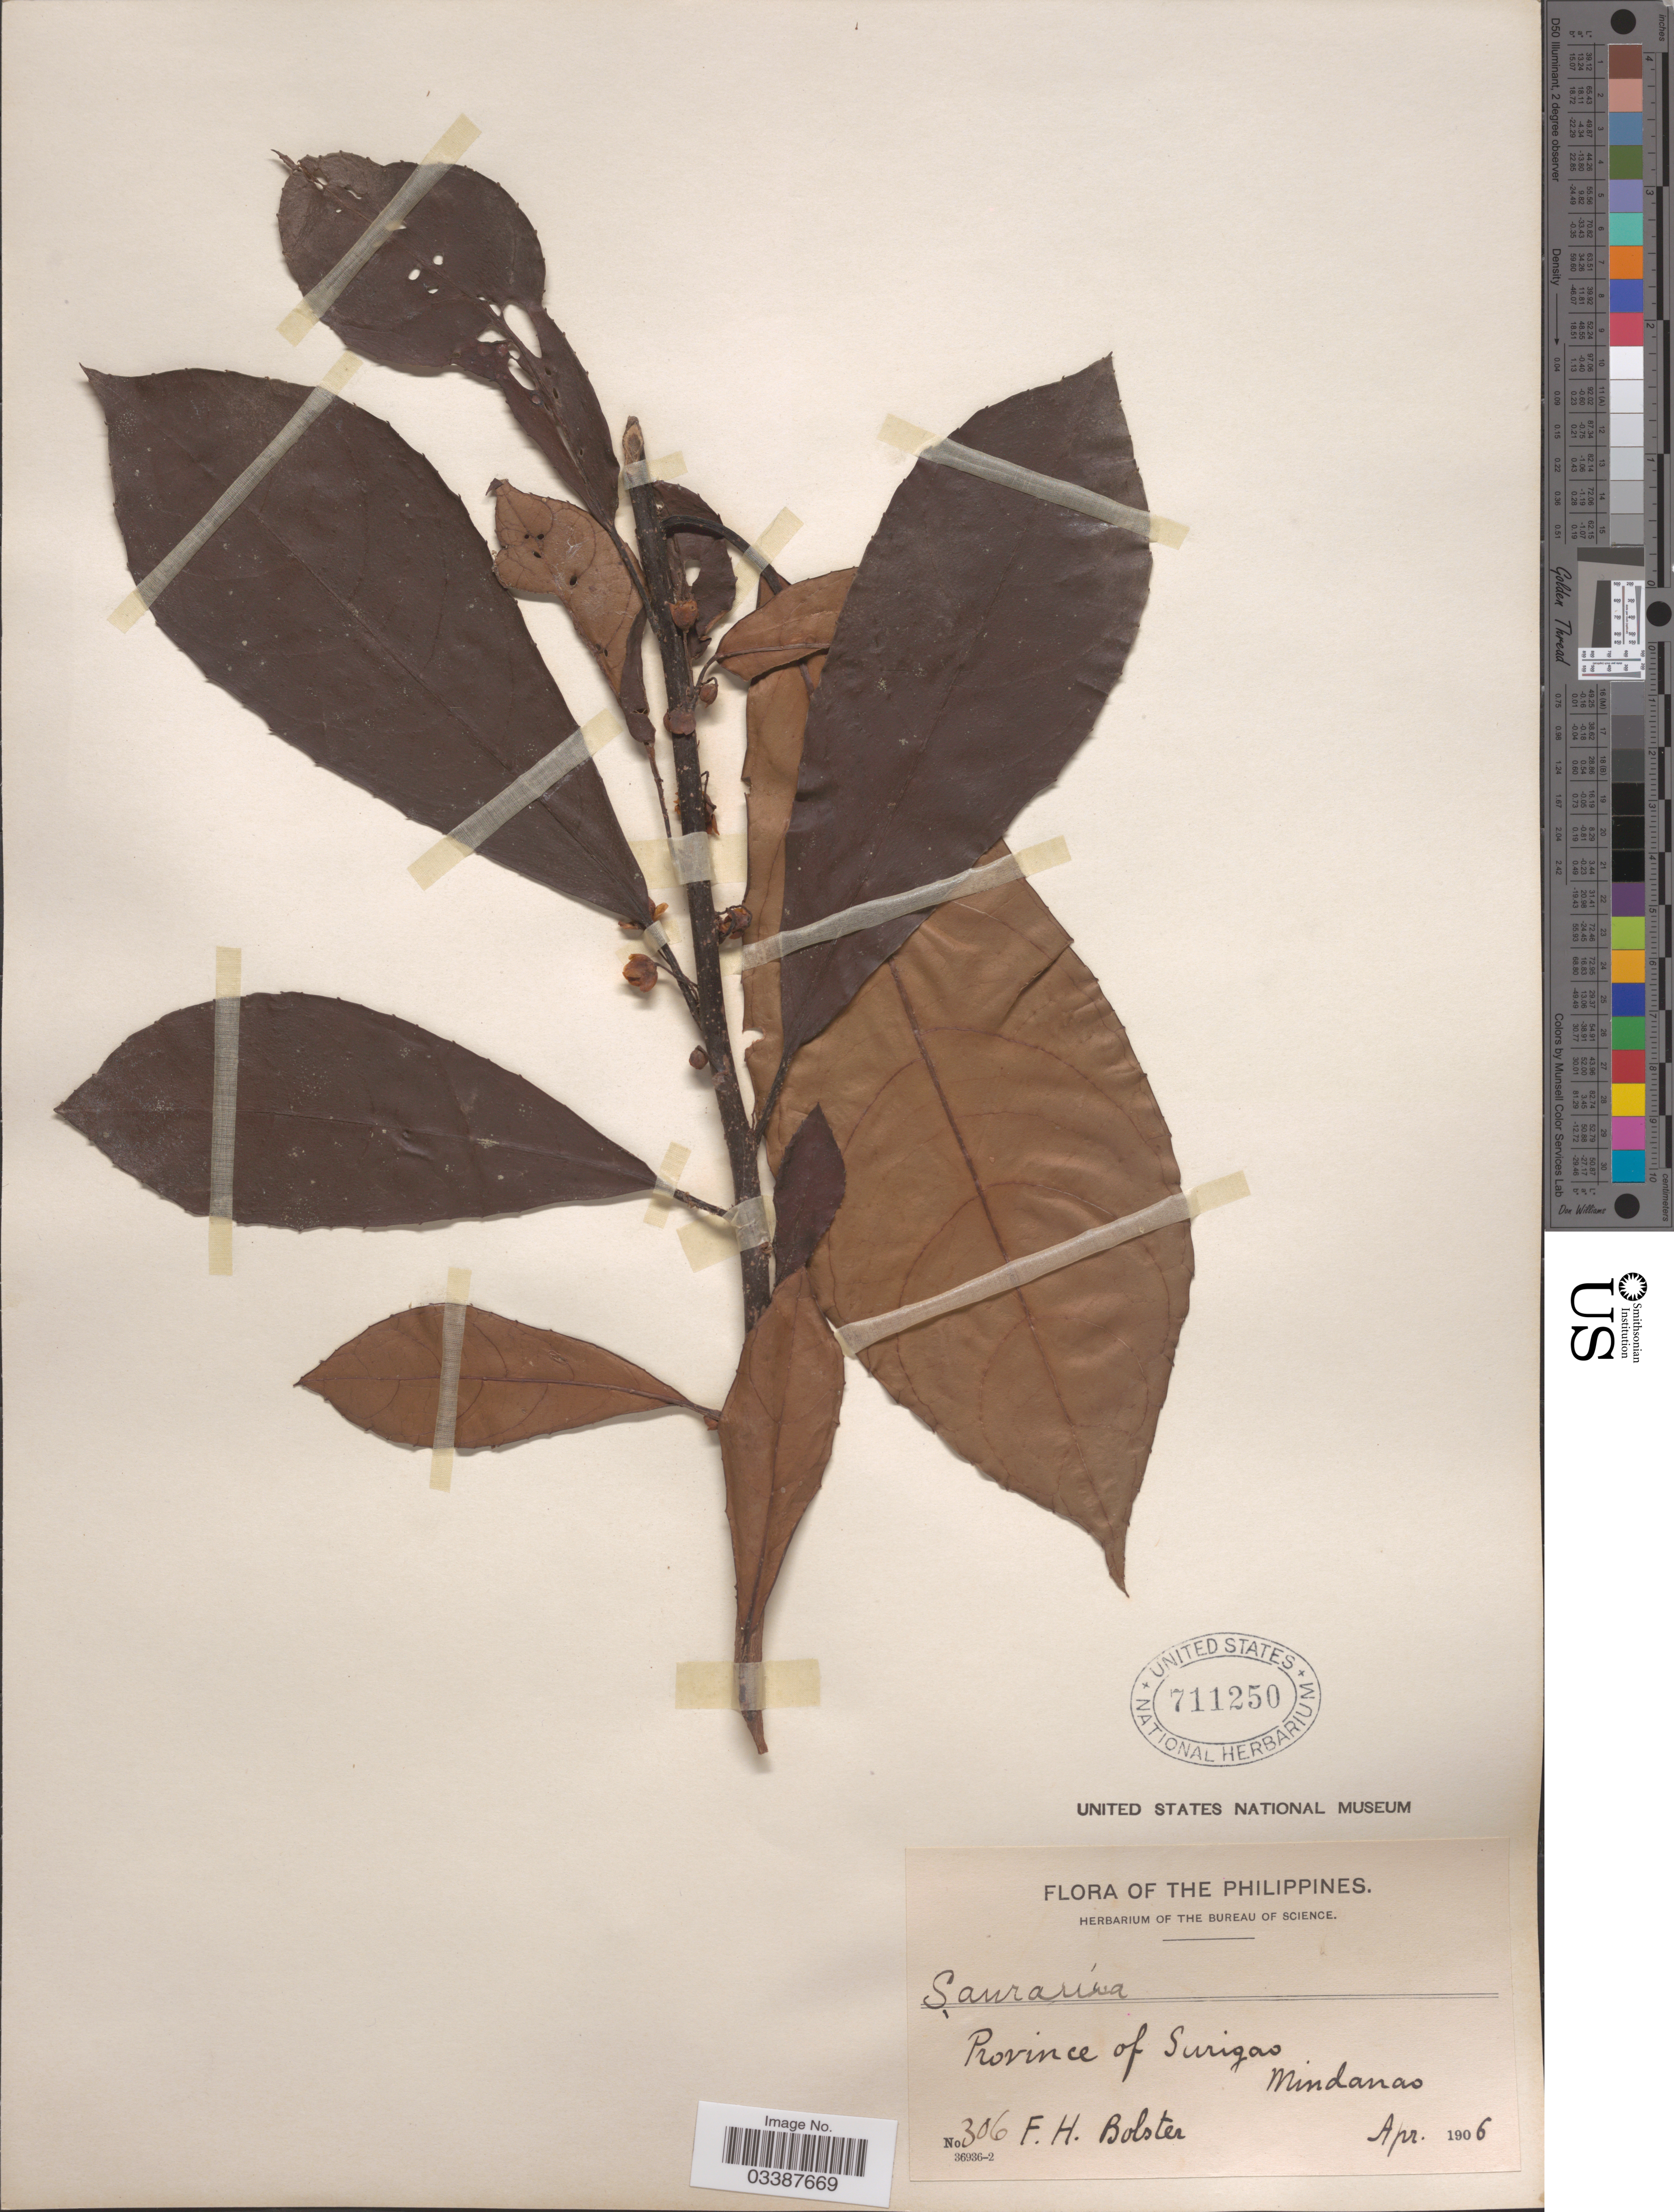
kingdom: Plantae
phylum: Tracheophyta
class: Magnoliopsida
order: Ericales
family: Actinidiaceae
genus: Saurauia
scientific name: Saurauia philippinensis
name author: Merr.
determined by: Olimpos, S. M.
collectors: F. Bolster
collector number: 306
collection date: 1906-04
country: Philippines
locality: Province of Surigao, Mindanao.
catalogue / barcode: US 711250